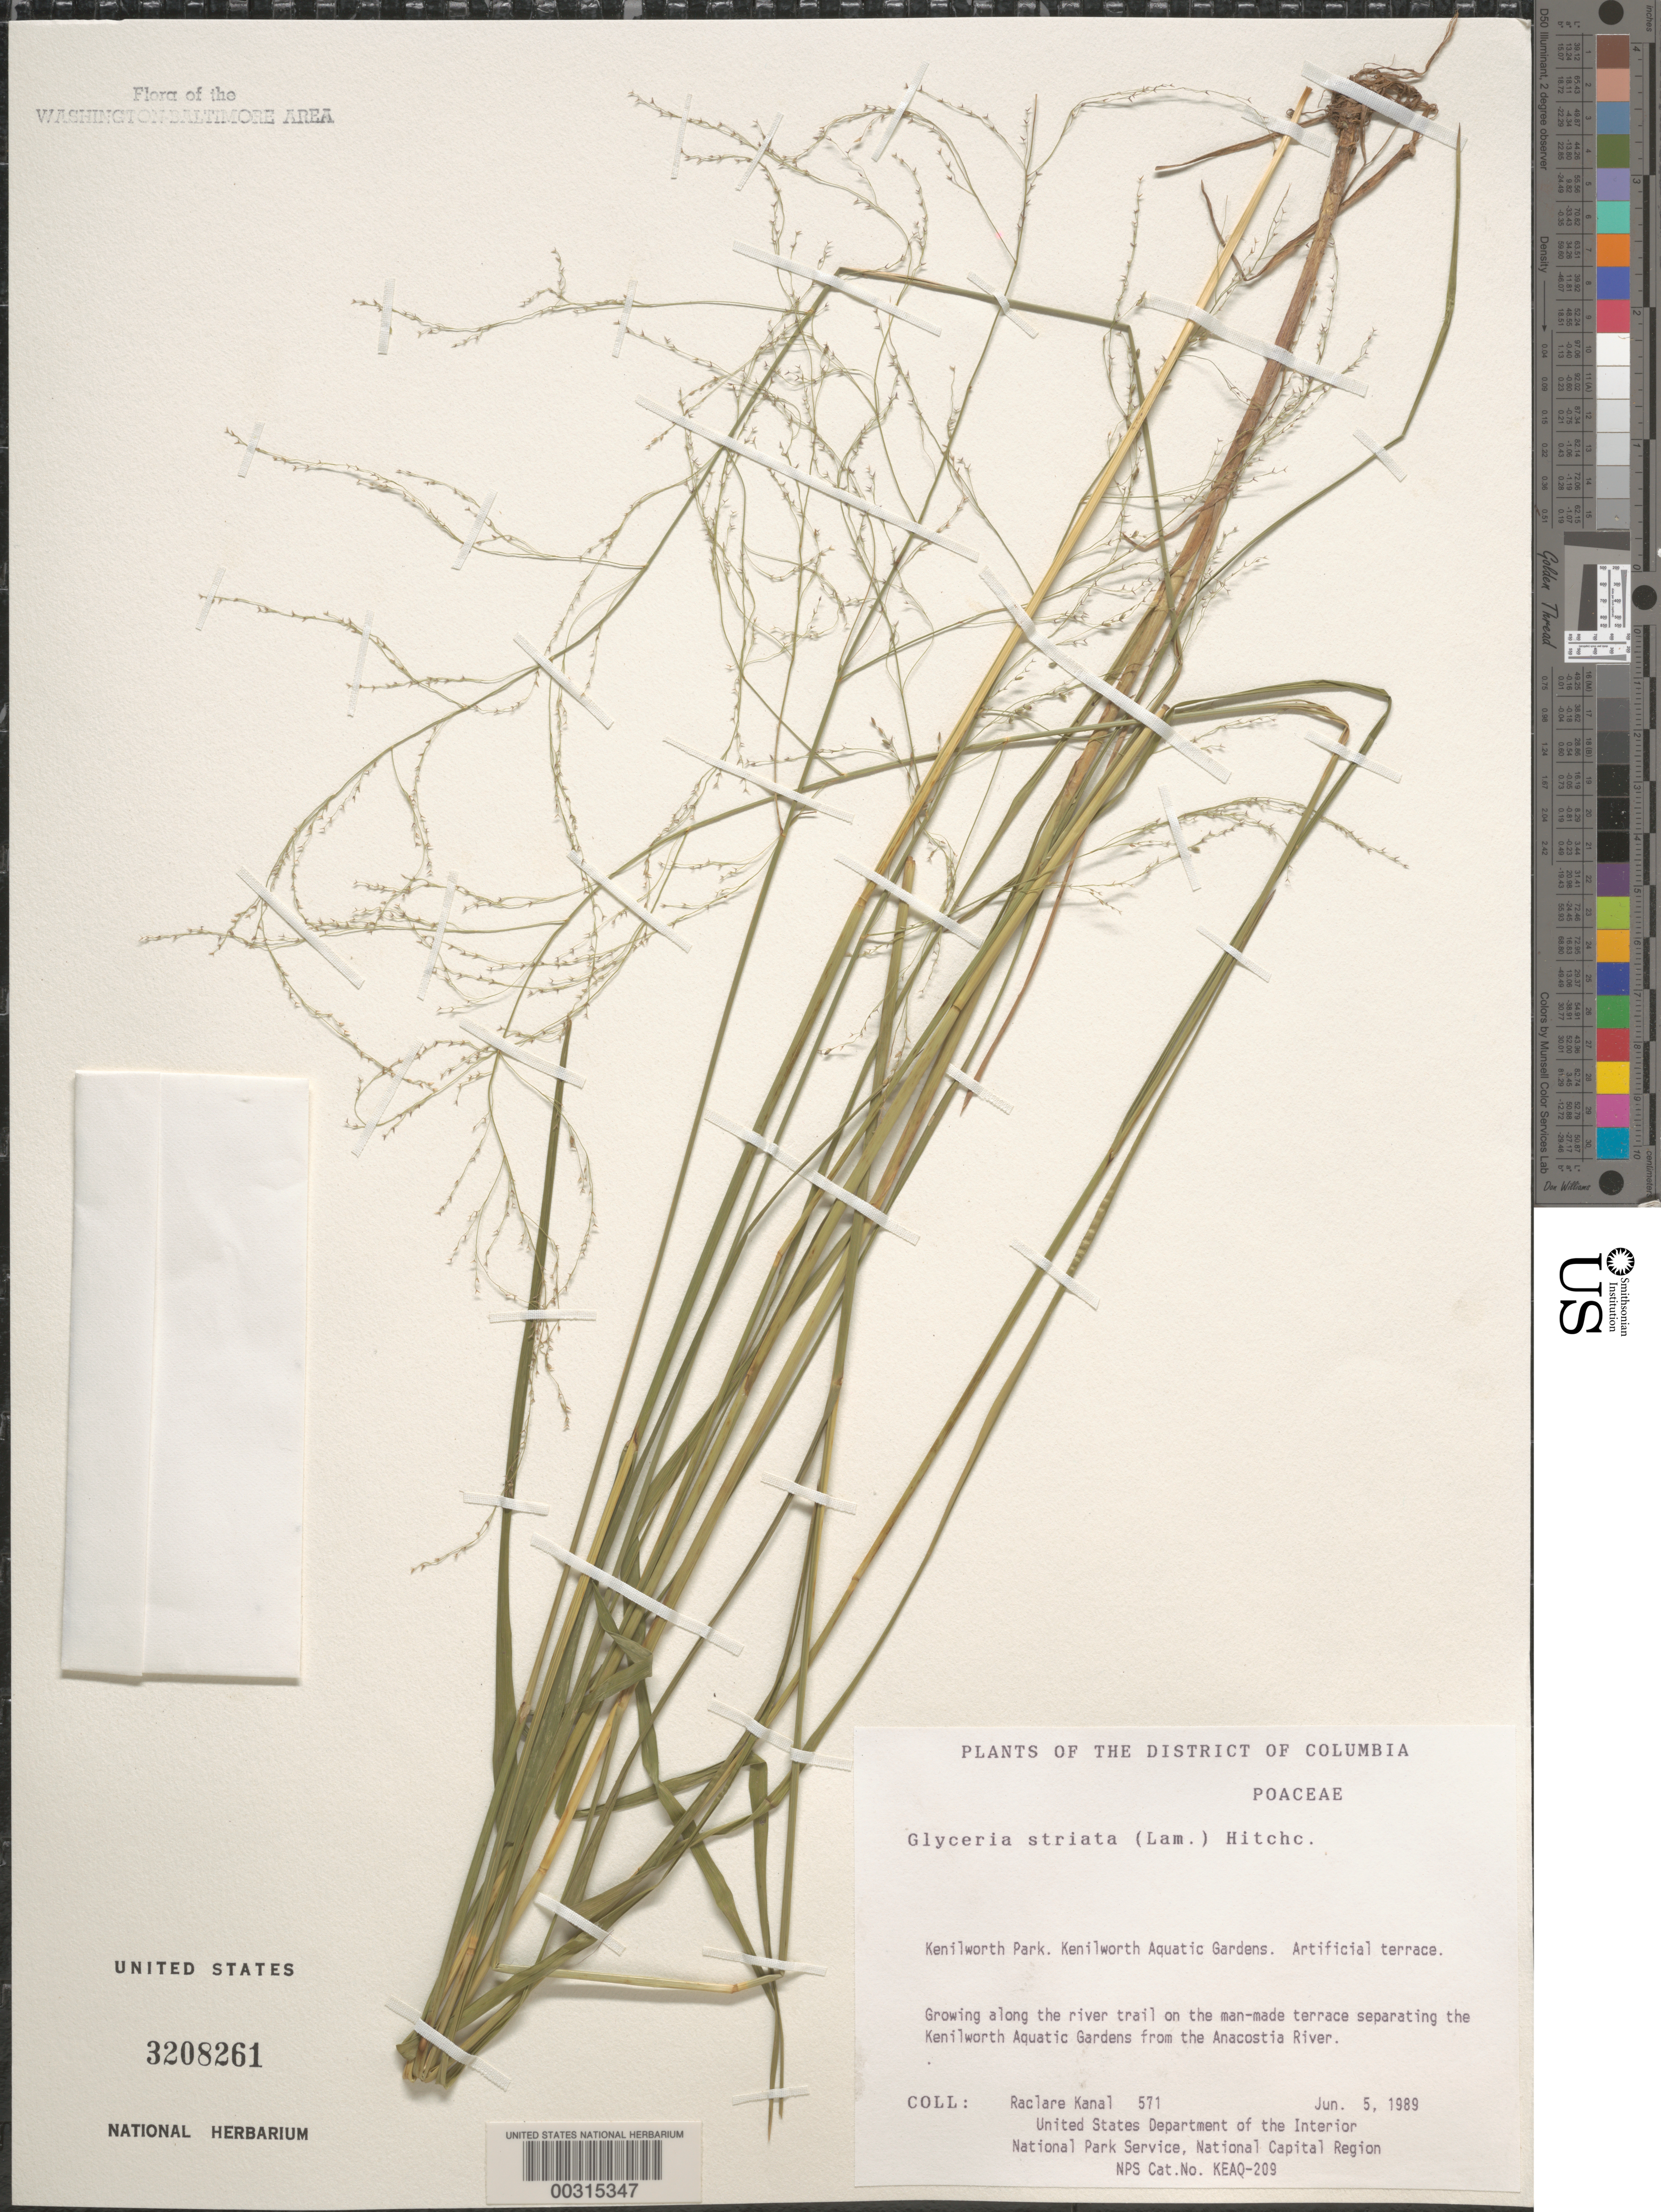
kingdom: Plantae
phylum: Tracheophyta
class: Liliopsida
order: Poales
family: Poaceae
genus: Glyceria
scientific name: Glyceria striata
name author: (Lam.) Hitchc.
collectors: R. Kanal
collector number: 571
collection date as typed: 05 Jun 1989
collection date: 1989-06-05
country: United States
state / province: District of Columbia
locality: Kenilworth Park, Kenilworth Aquatic Gardens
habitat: Along river trail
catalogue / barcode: US 3208261